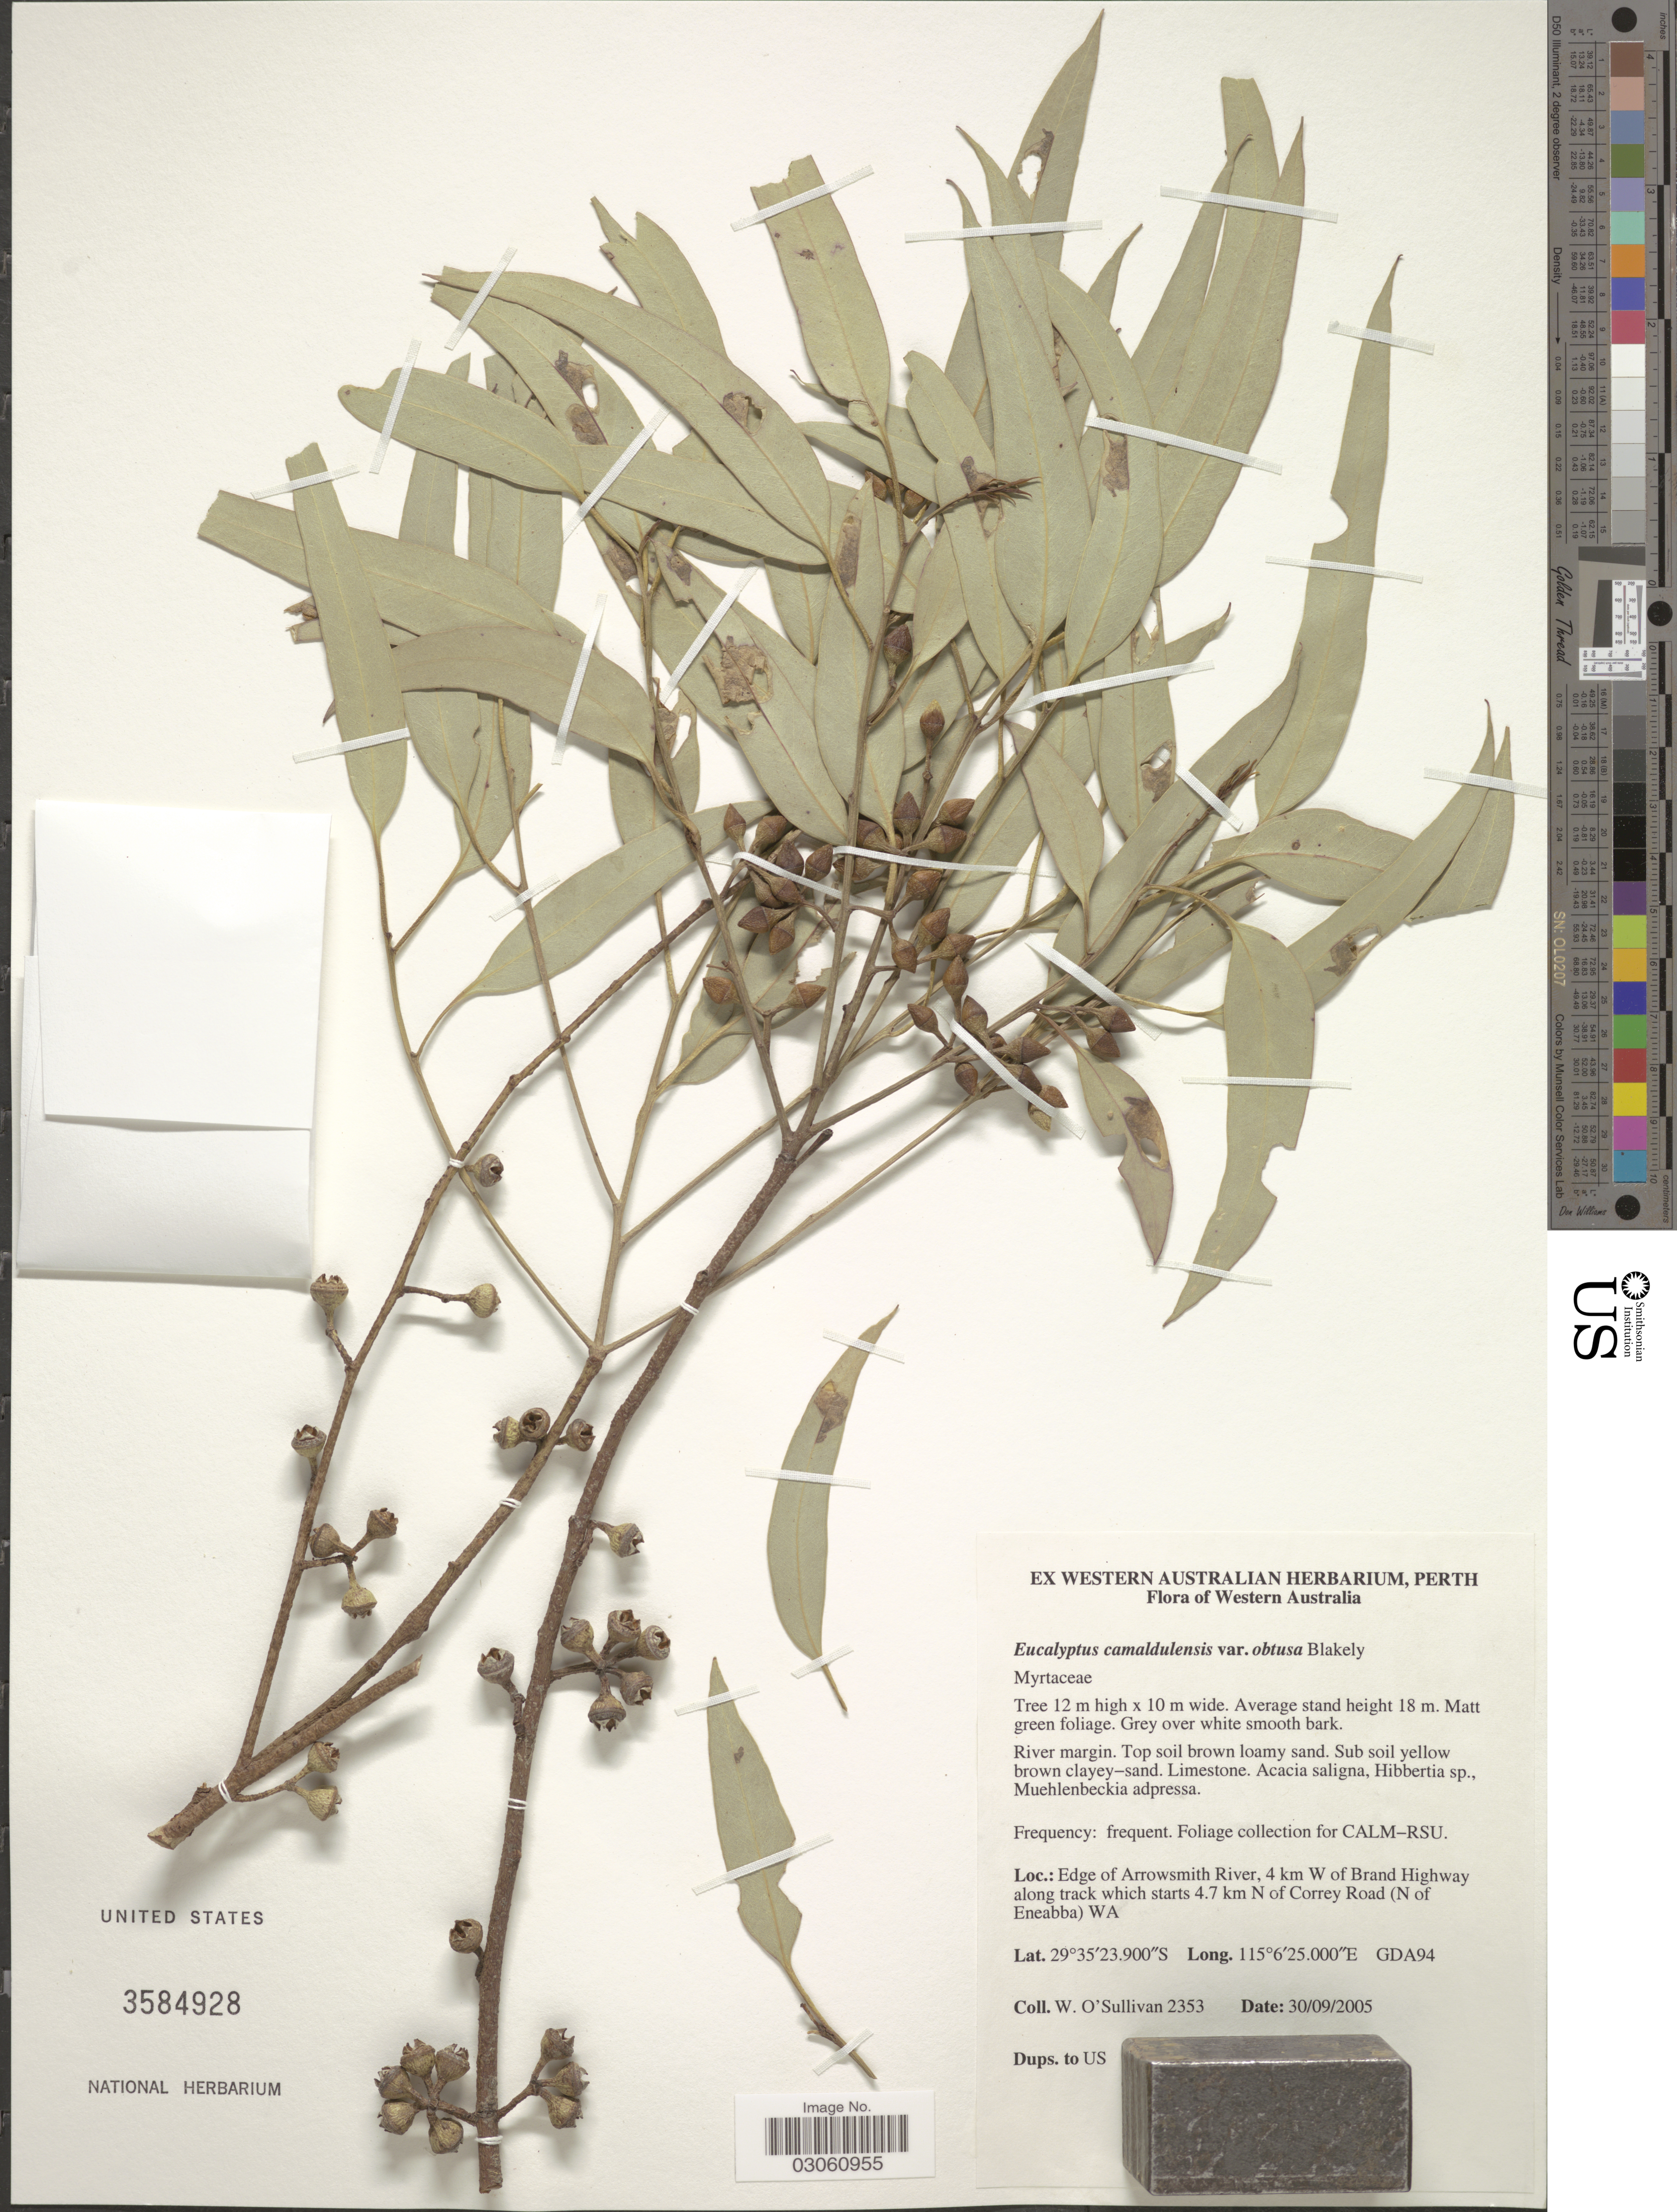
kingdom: Plantae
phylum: Tracheophyta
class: Magnoliopsida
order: Myrtales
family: Myrtaceae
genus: Eucalyptus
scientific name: Eucalyptus camaldulensis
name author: Dehnh.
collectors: W. O'Sullivan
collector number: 2353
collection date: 2005-09-30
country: Australia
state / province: Western Australia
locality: Edge of Arrowsmith River, 4 km W of Brand Highway along track which starts 4.7 km N of Correy Road (N of Eneabba) WA.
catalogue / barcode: US 3584928